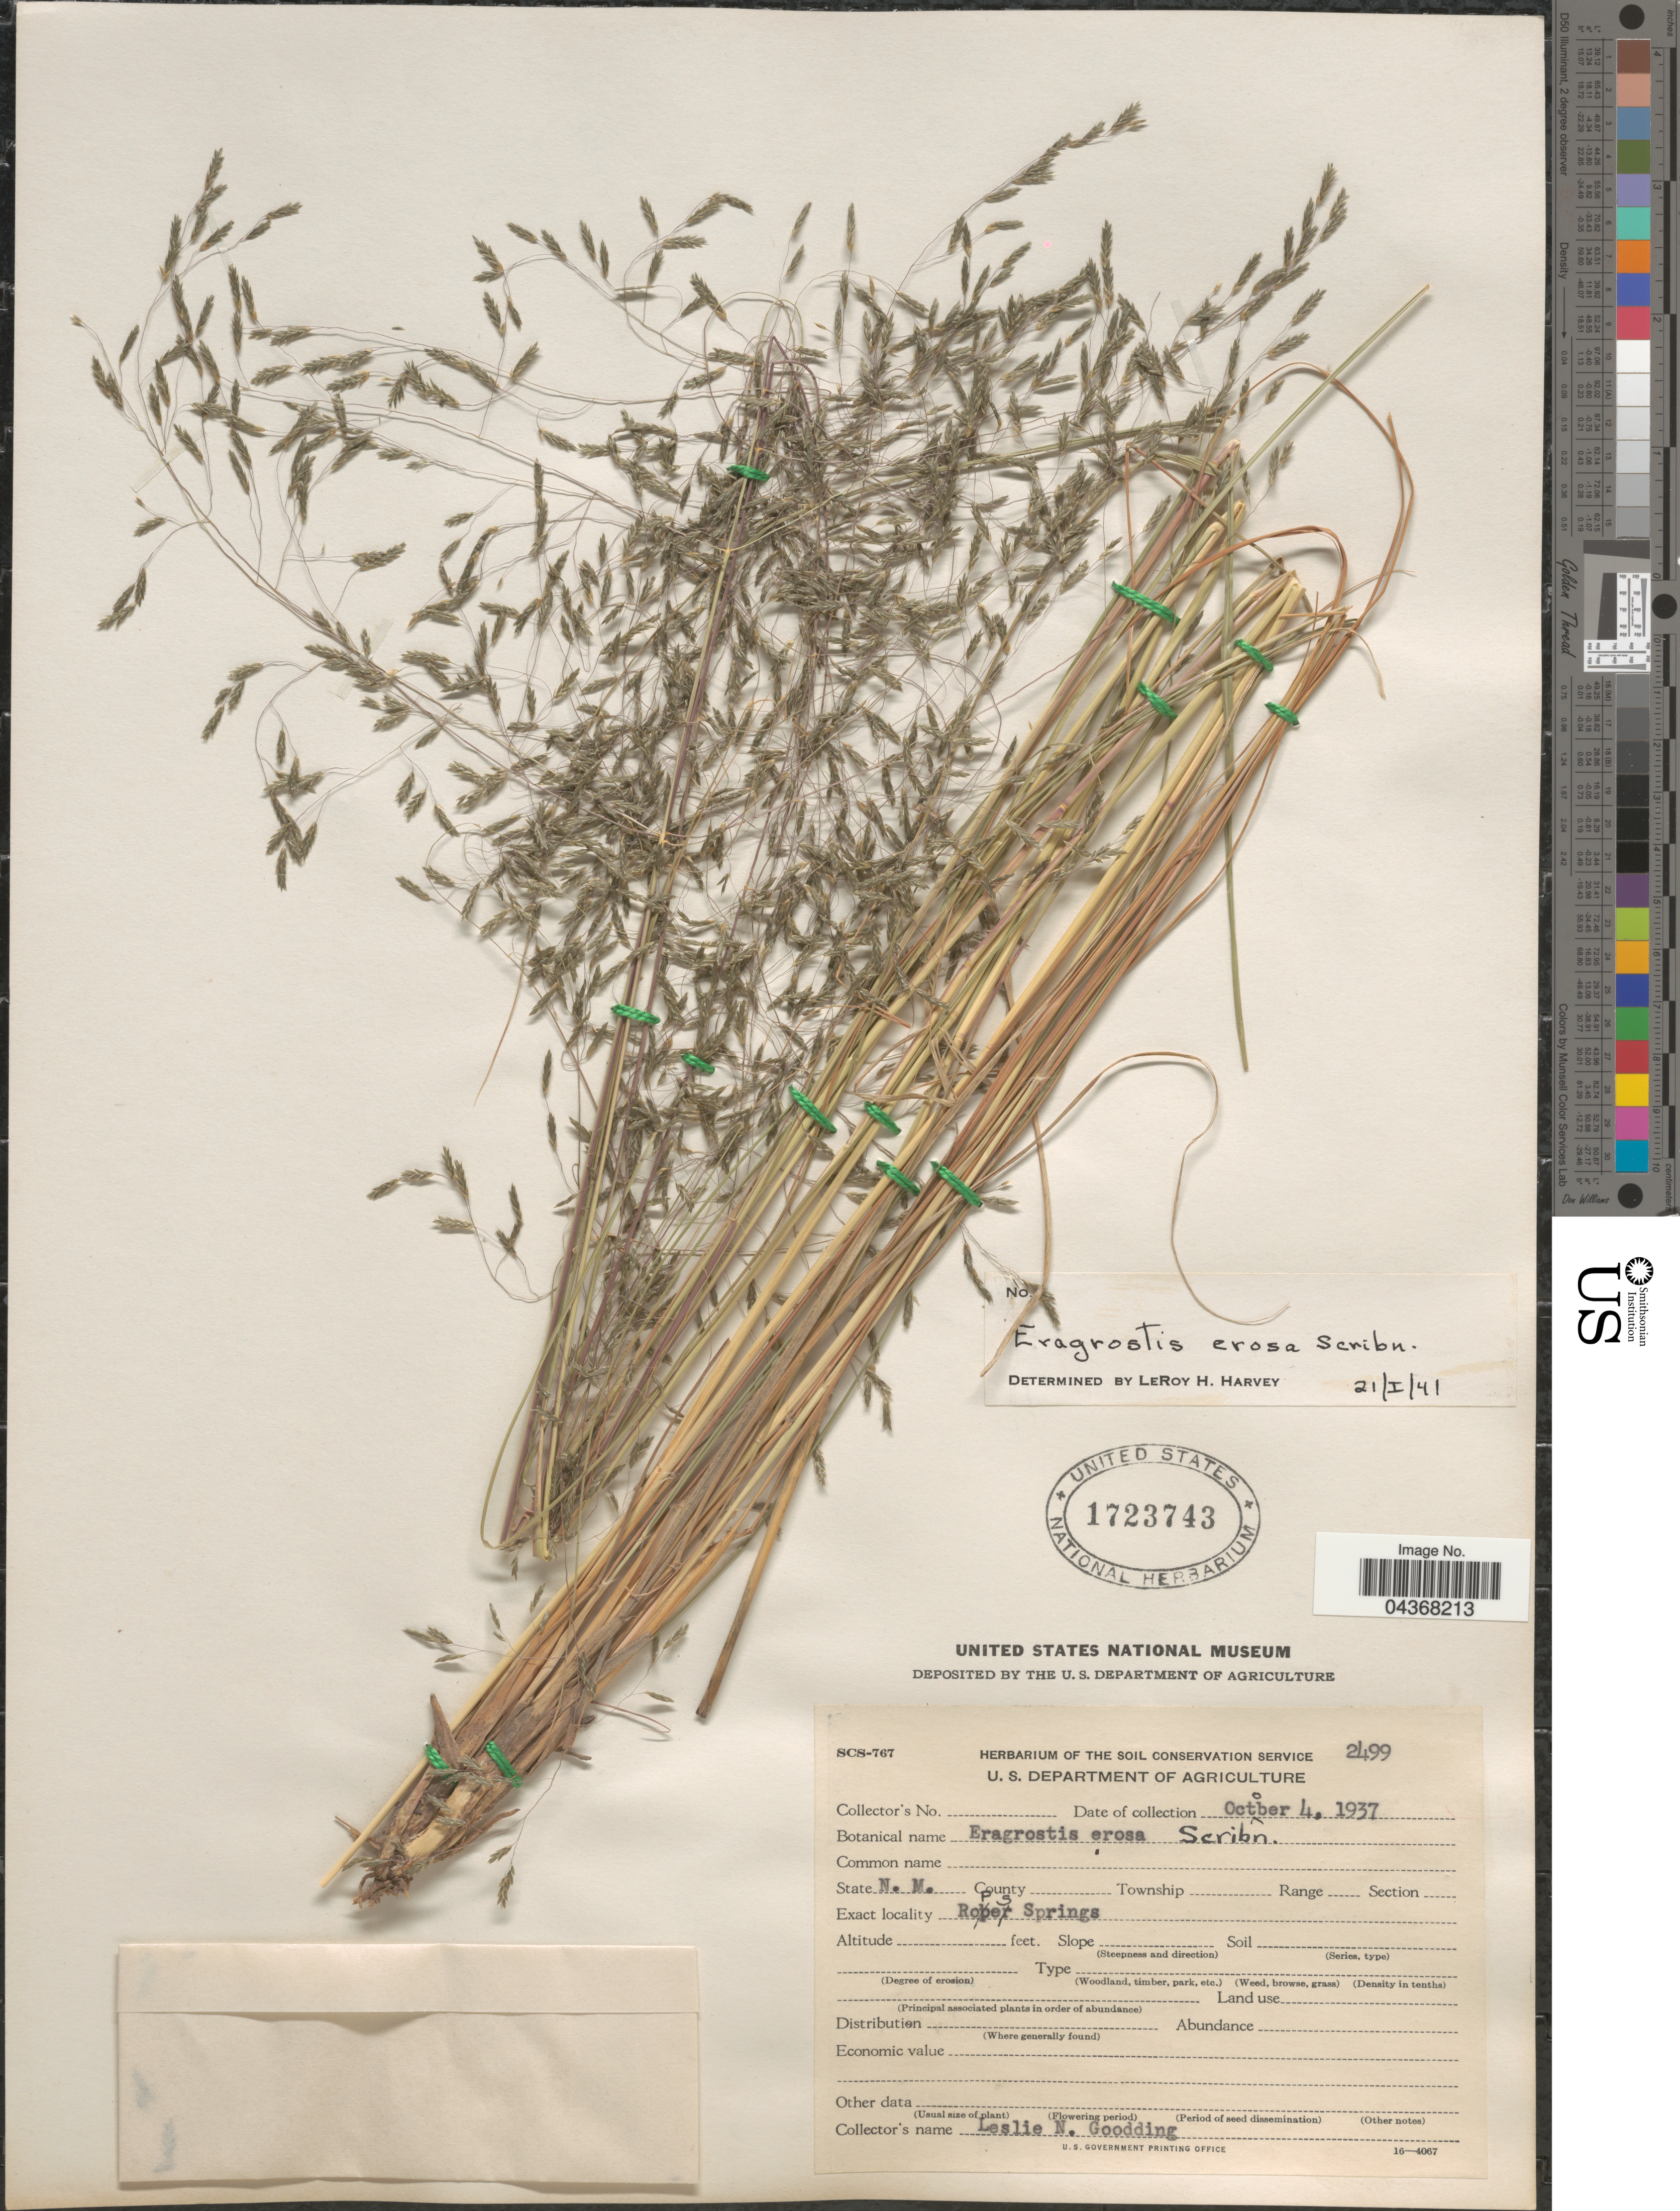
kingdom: Plantae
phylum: Tracheophyta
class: Liliopsida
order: Poales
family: Poaceae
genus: Eragrostis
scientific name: Eragrostis erosa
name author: Scribn. ex W.J. Beal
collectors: L. N. Goodding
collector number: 2499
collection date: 1937-10-04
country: United States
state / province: New Mexico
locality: Ropes Springs.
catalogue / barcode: US 1723743